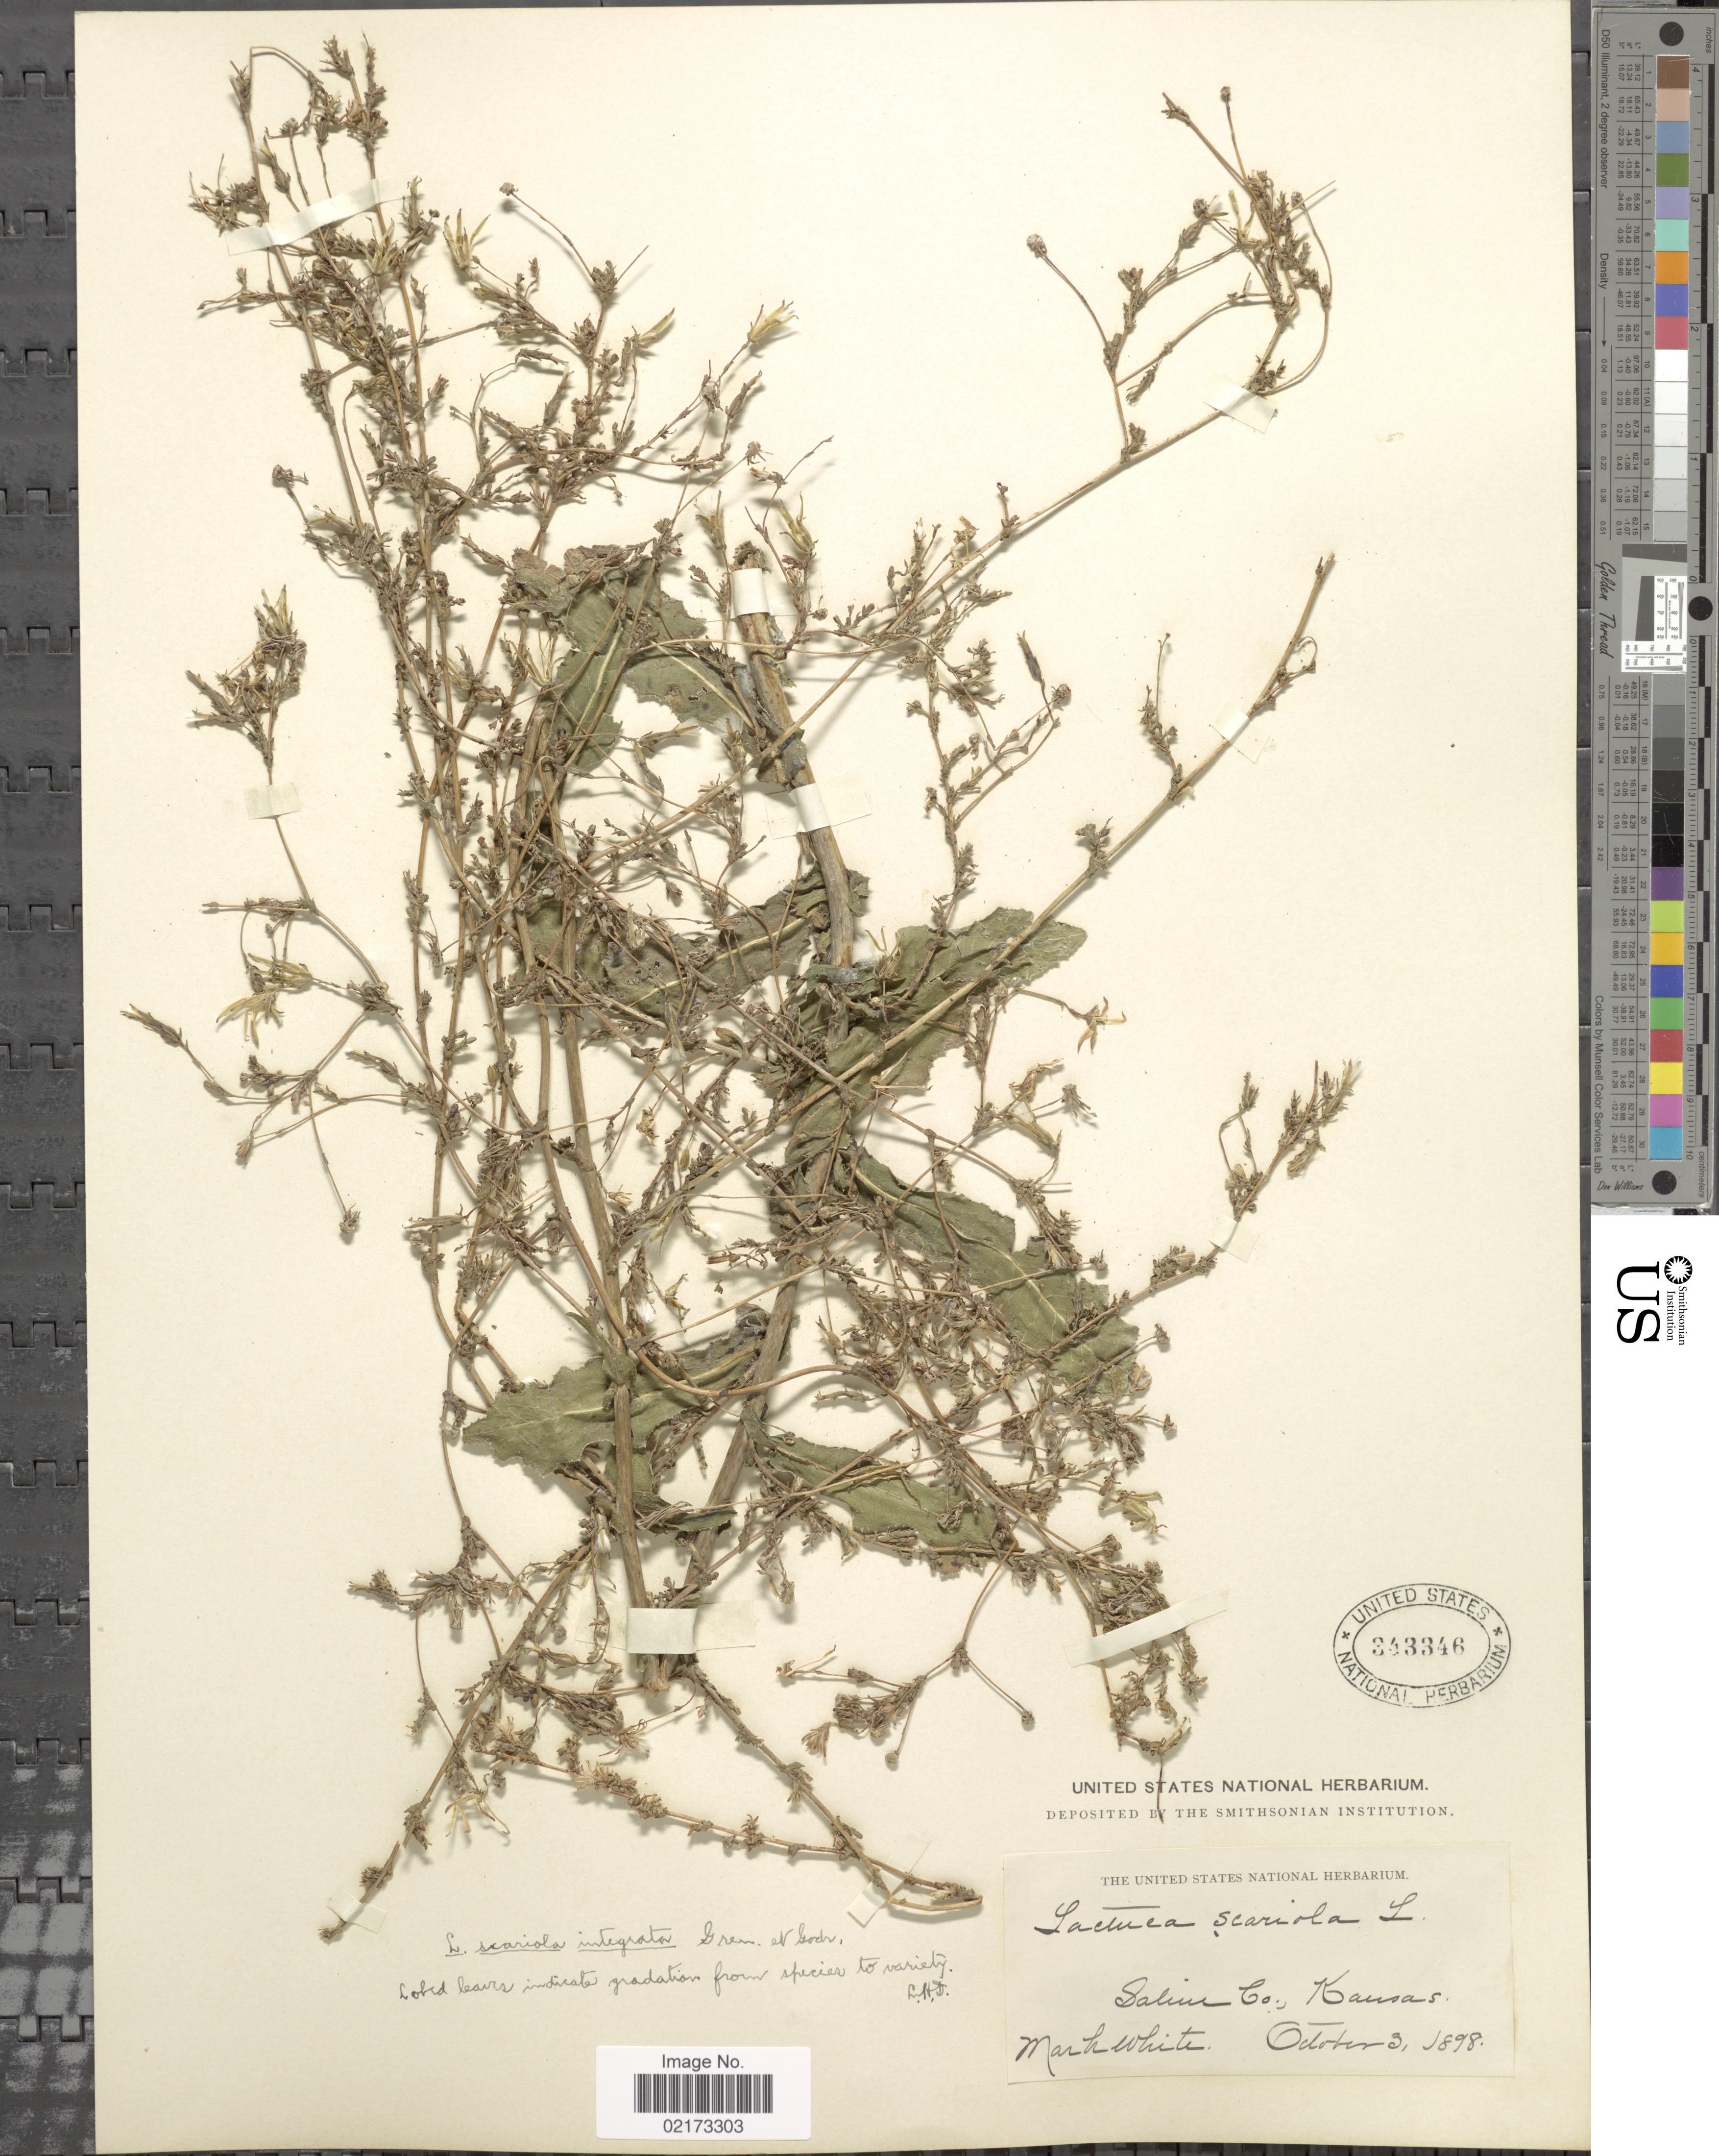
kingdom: Plantae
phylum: Tracheophyta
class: Magnoliopsida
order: Asterales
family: Asteraceae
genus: Lactuca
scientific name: Lactuca serriola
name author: L.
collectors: M. White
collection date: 1898-10-03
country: United States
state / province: Kansas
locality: Saline Co.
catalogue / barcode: US 343346